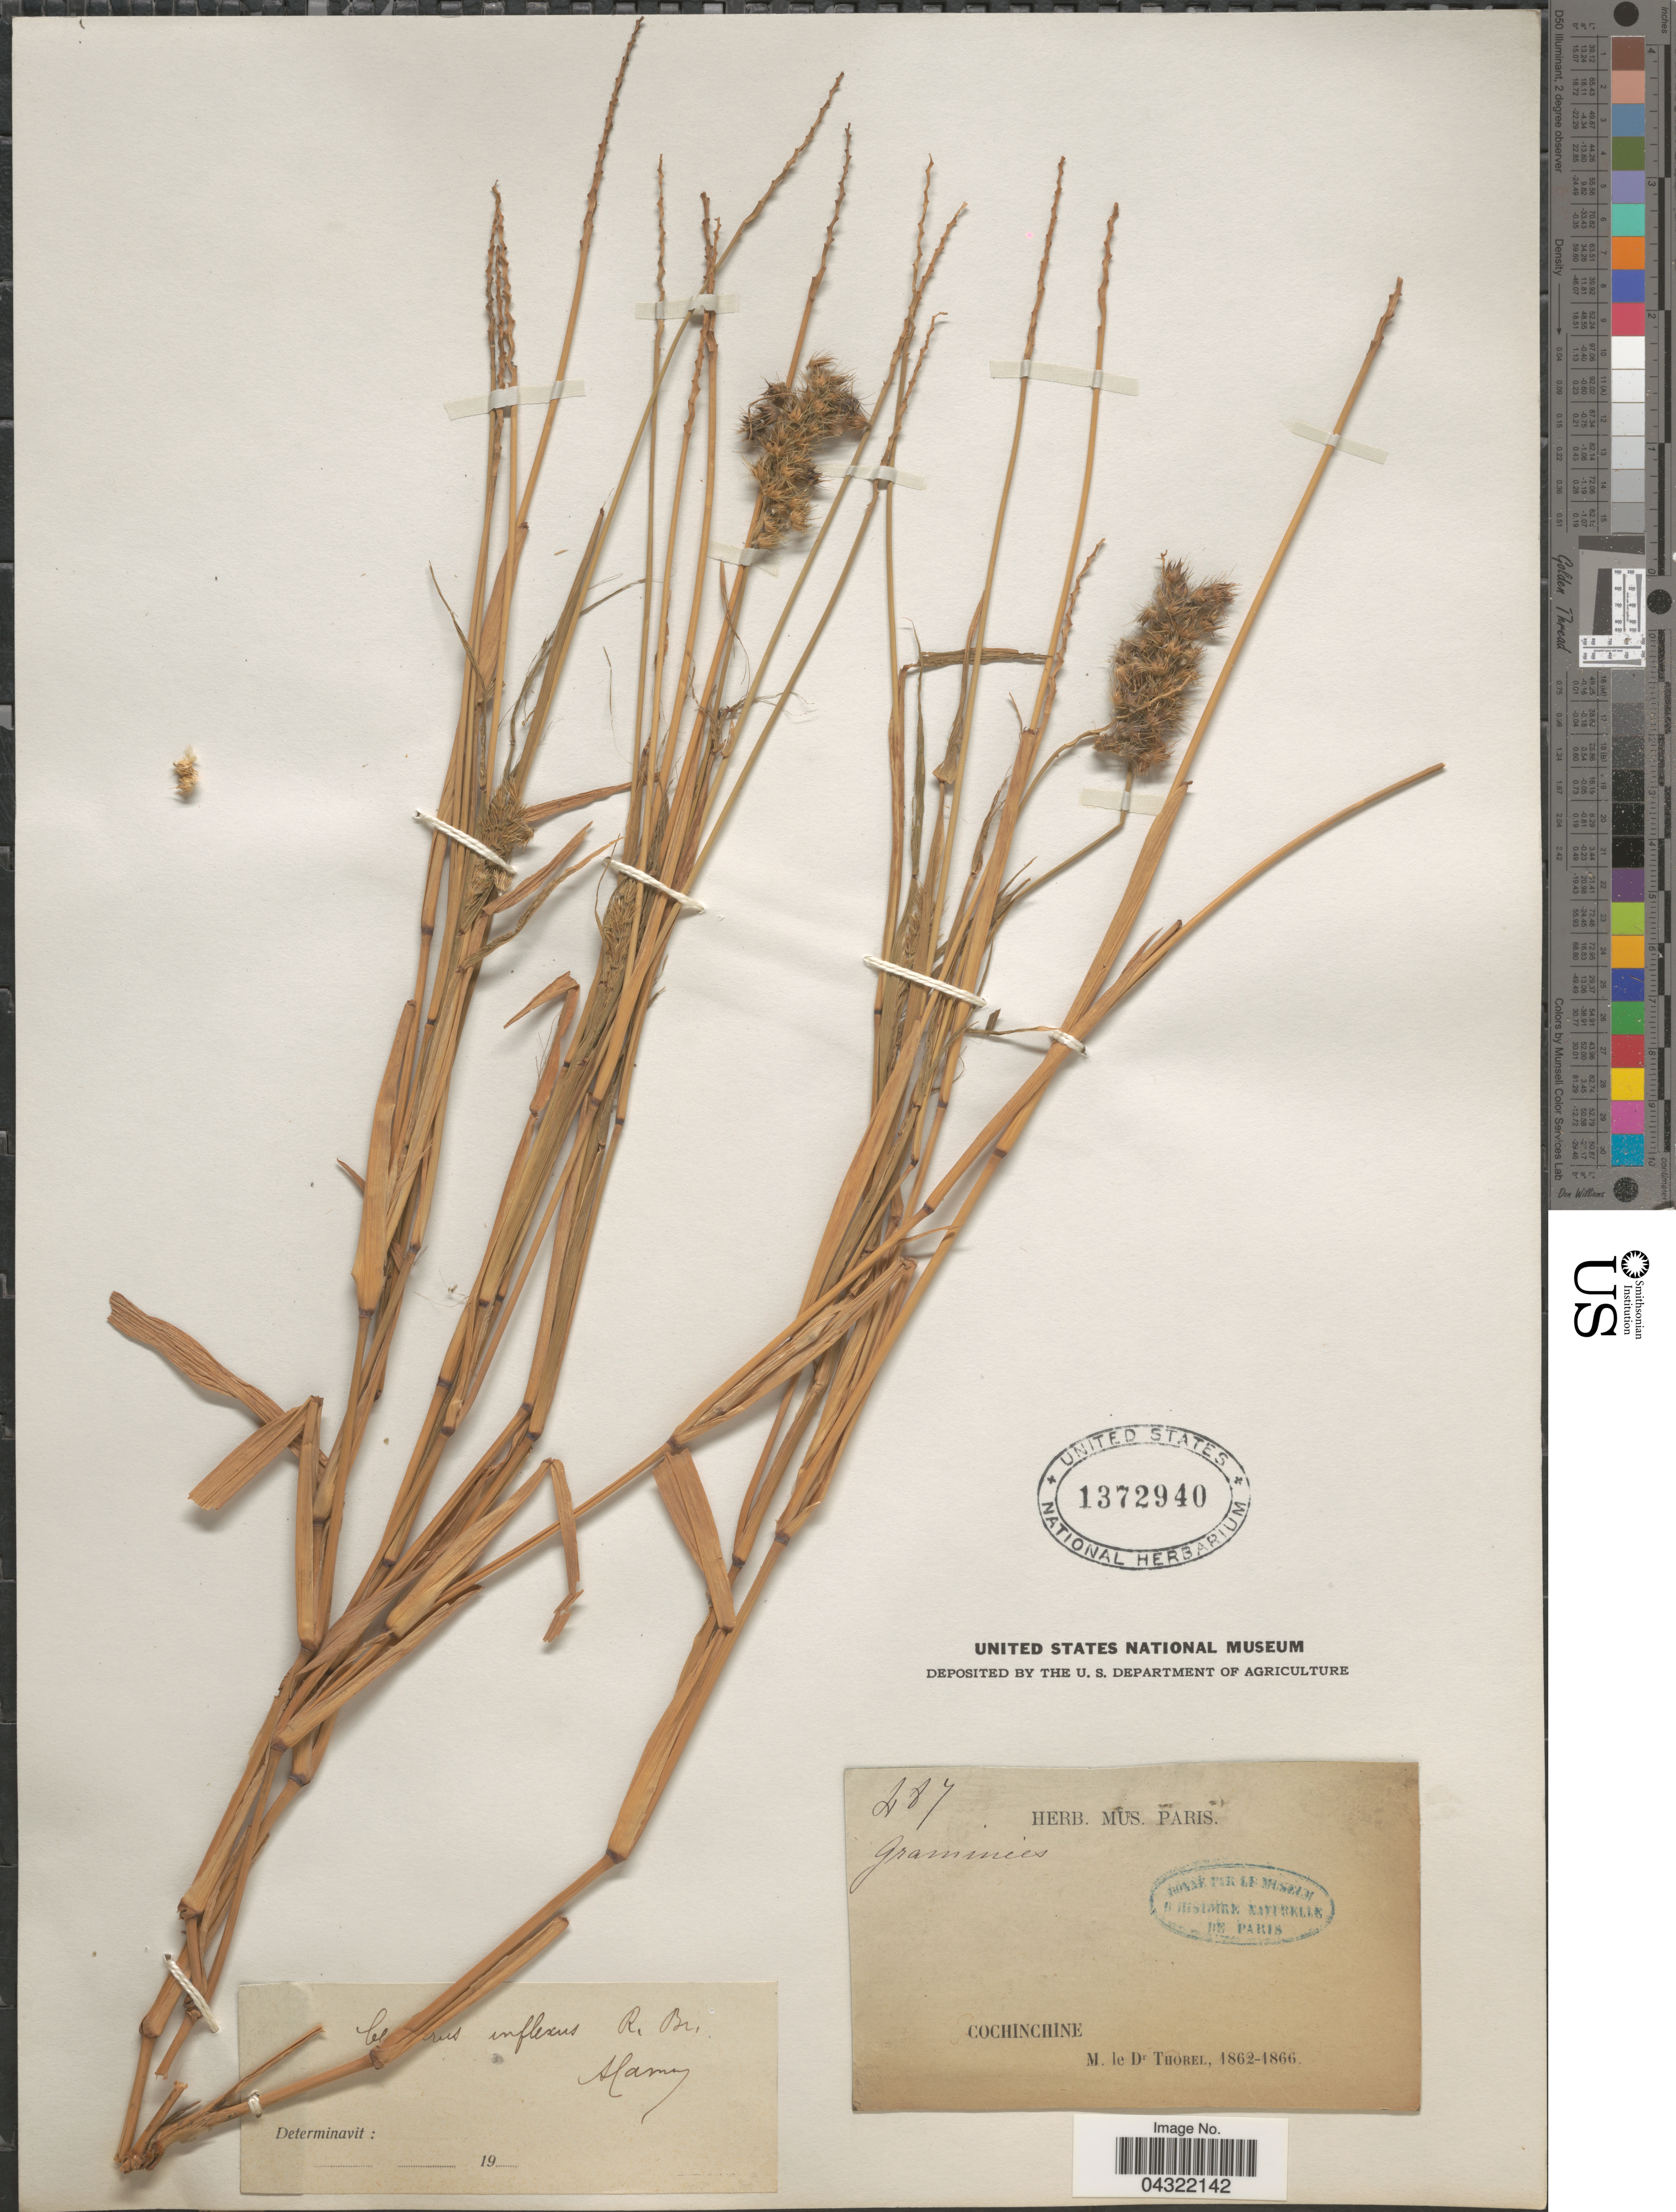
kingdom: Plantae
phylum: Tracheophyta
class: Liliopsida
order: Poales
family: Poaceae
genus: Cenchrus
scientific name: Cenchrus brownii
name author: Roem. & Schult.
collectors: M. de Thorel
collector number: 287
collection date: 1862/1866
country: Vietnam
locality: Cochinchine.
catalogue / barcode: US 1372940